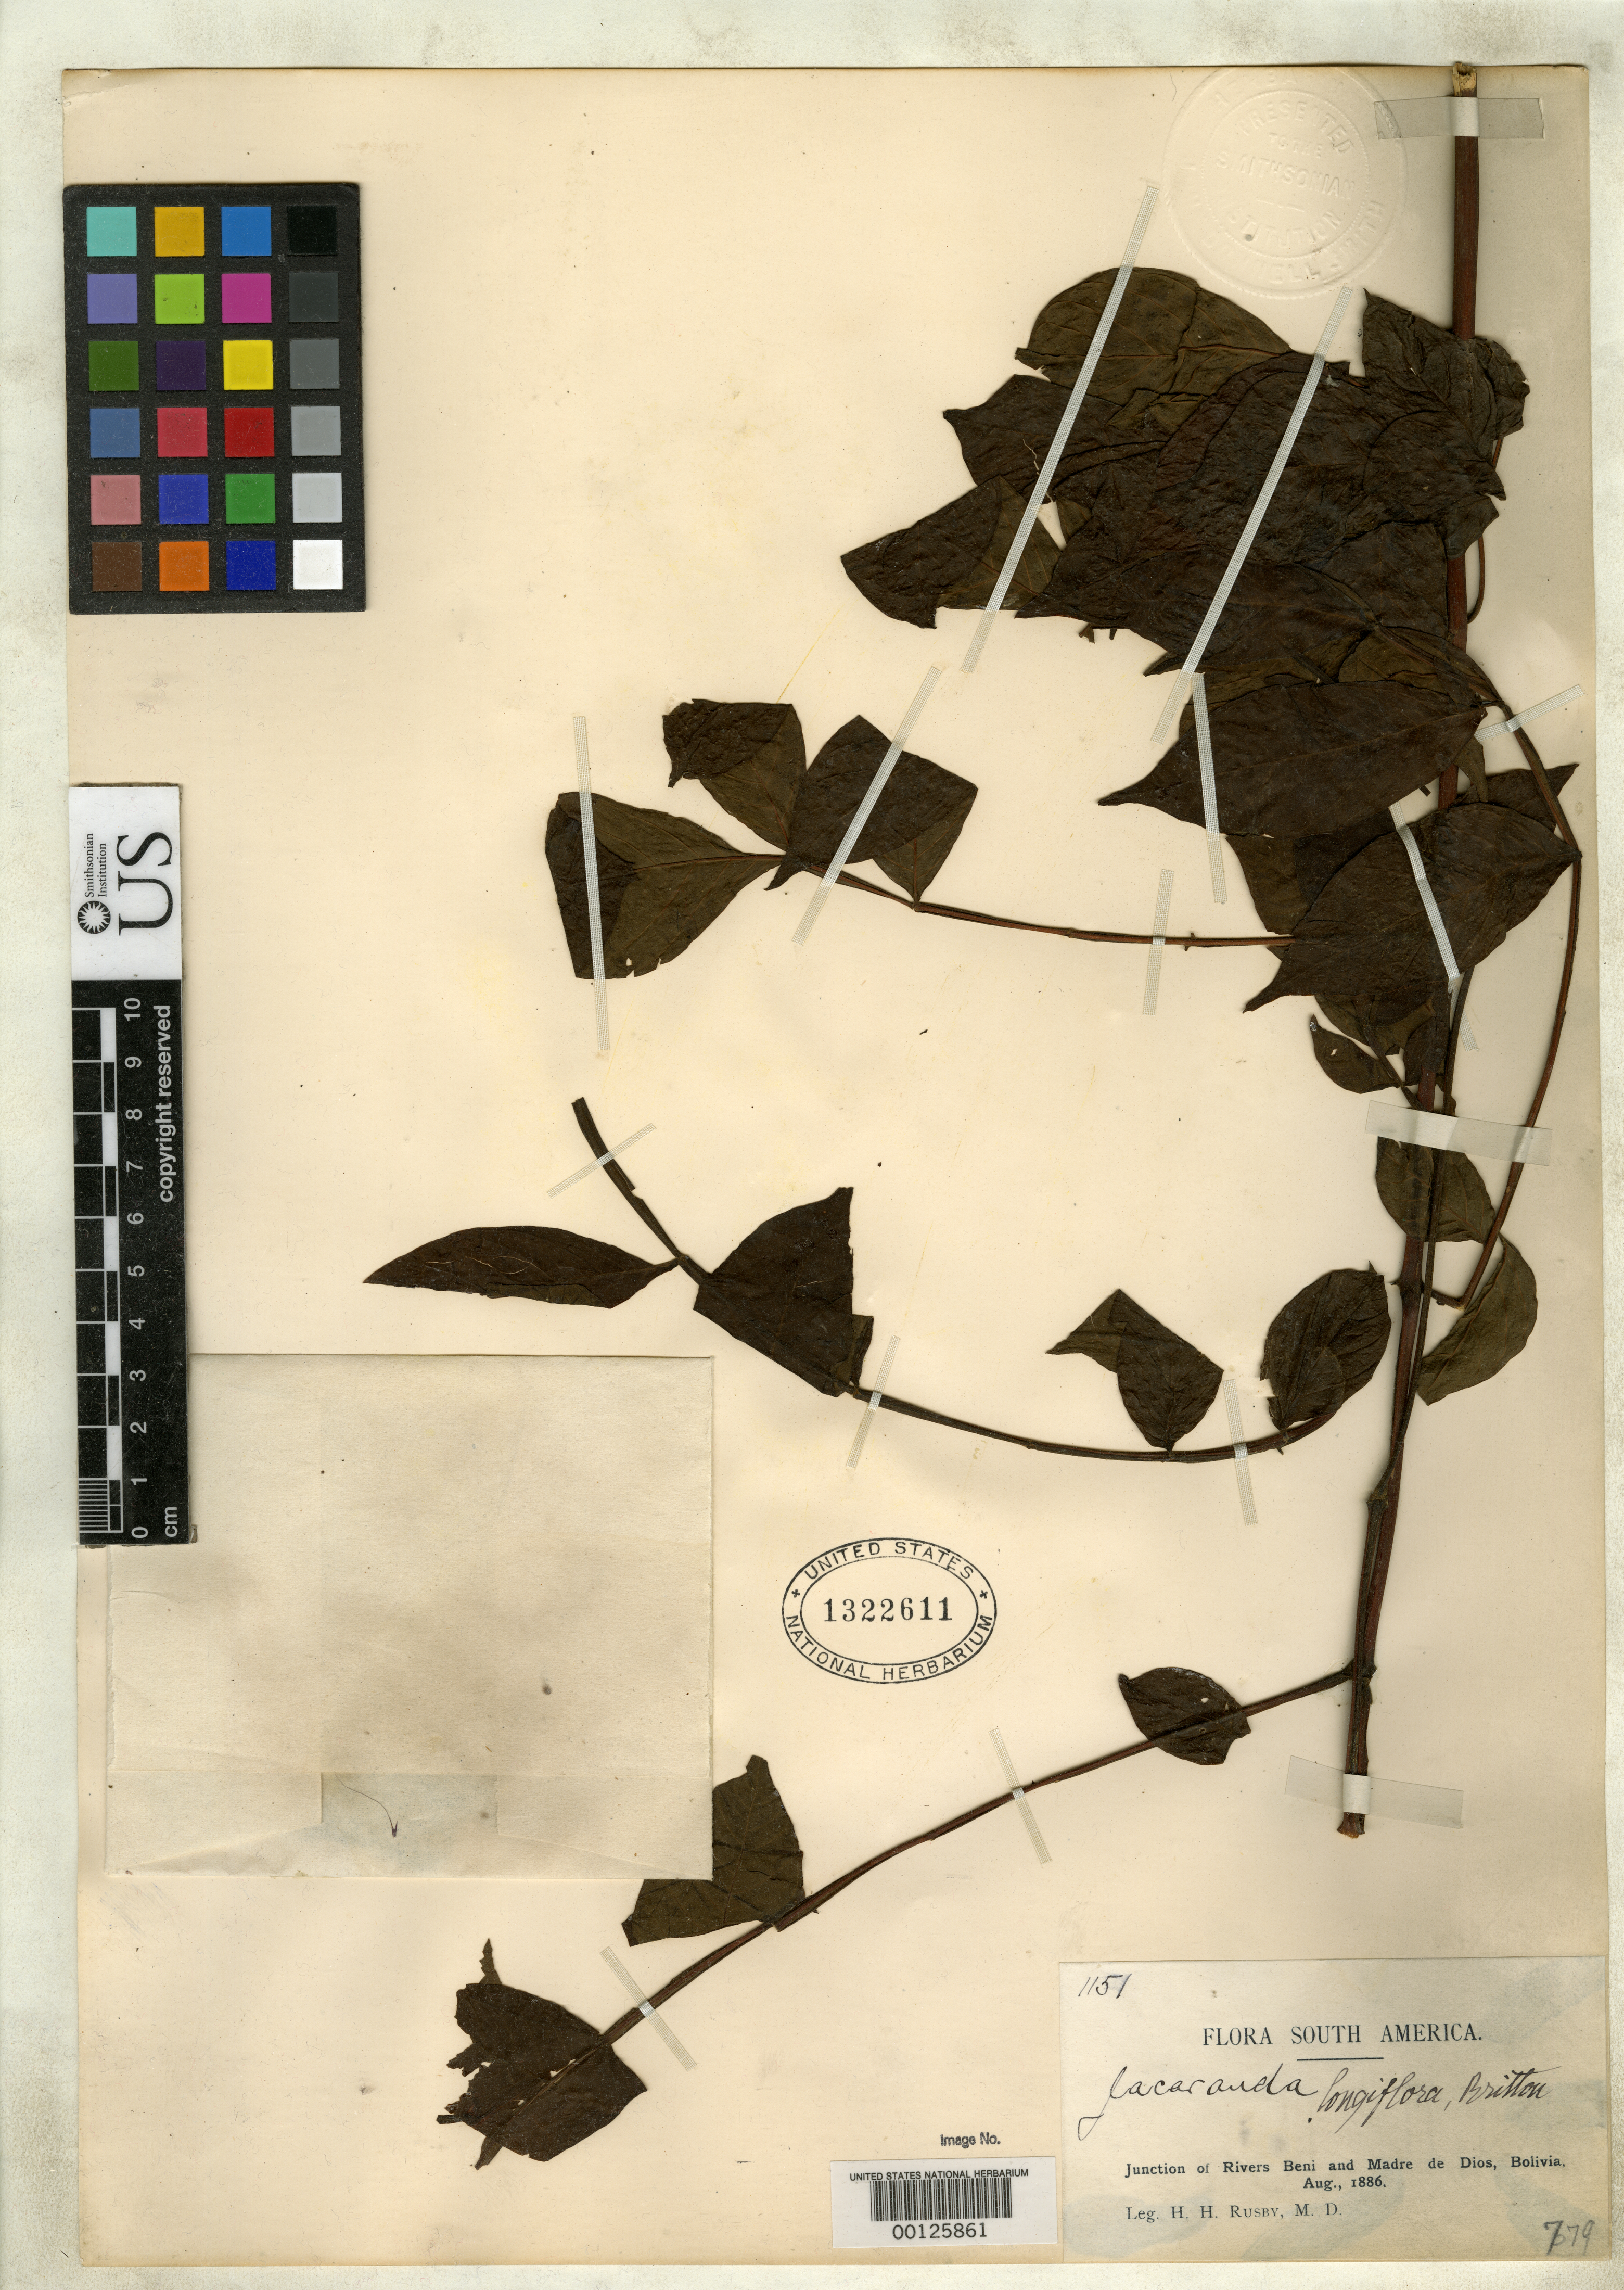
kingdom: Plantae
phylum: Tracheophyta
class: Magnoliopsida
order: Lamiales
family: Bignoniaceae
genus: Jacaranda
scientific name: Jacaranda longiflora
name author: Britton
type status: Type Collection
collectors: H. H. Rusby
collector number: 1151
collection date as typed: Aug 1886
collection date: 1886-08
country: Bolivia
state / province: Beni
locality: Junction of Rivers Beni and Madre de Dios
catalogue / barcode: US 1322611